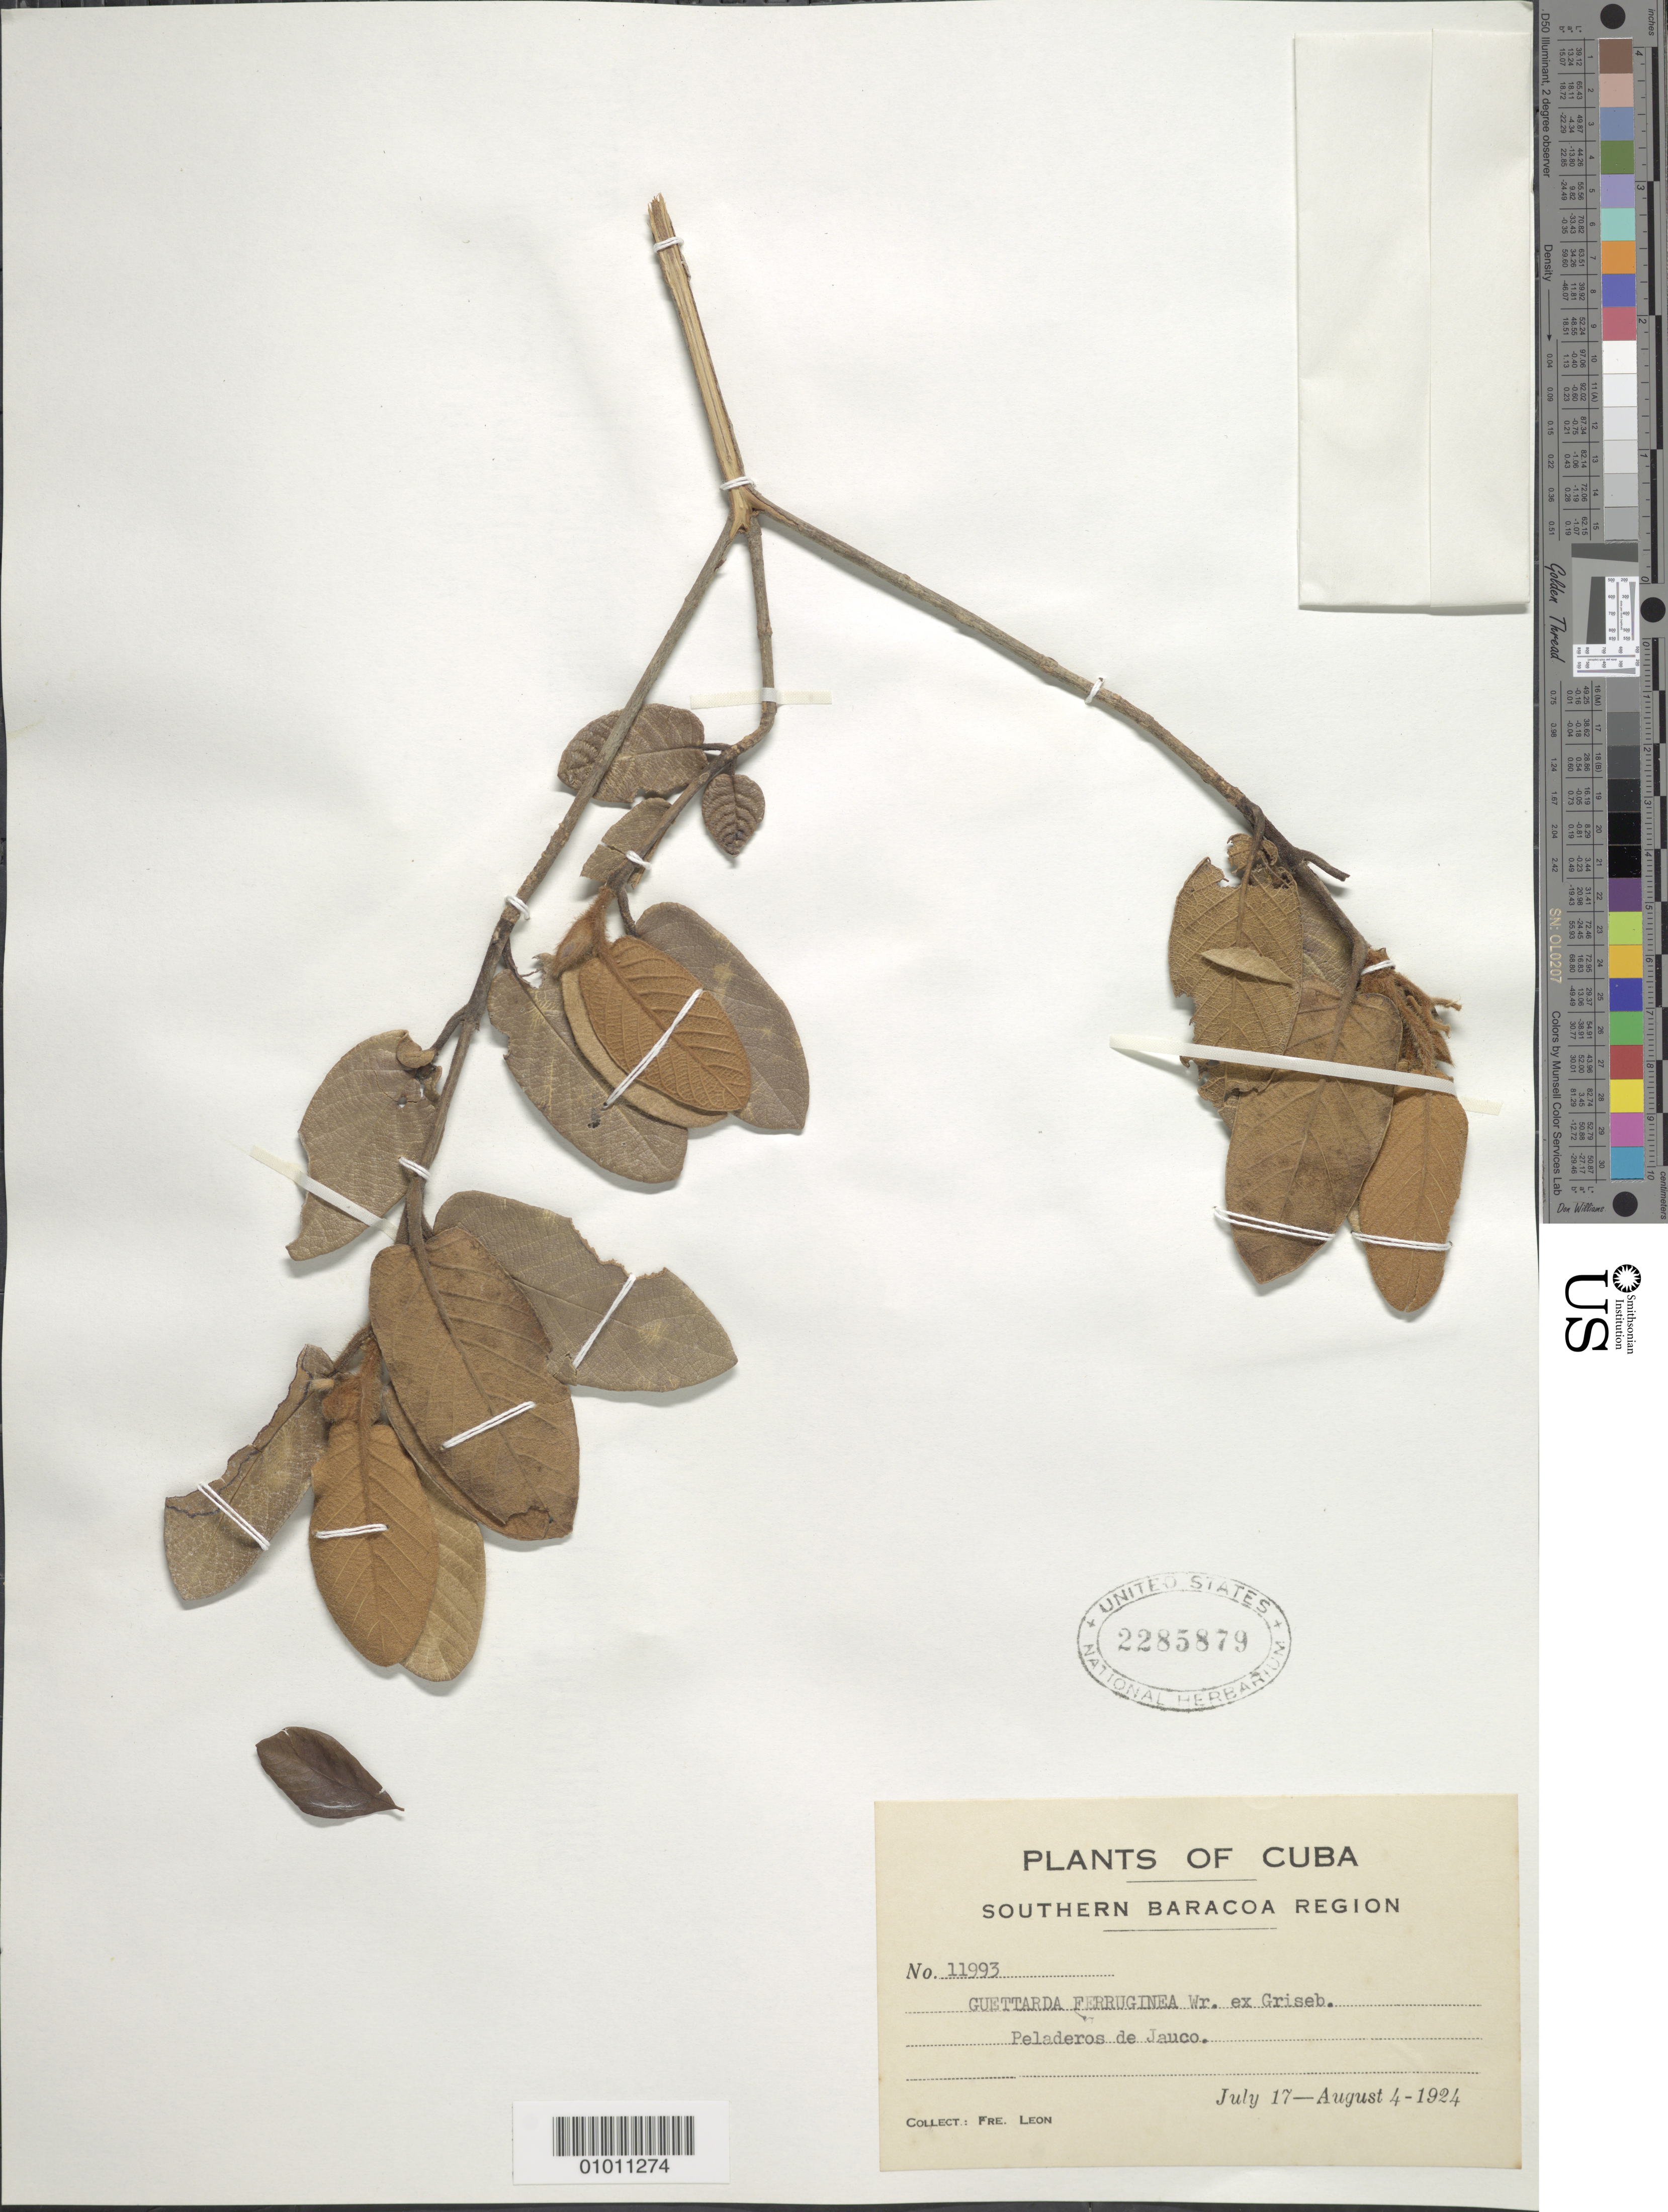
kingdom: Plantae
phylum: Tracheophyta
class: Magnoliopsida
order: Gentianales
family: Rubiaceae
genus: Guettarda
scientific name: Guettarda ferruginea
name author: Griseb.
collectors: Bro. León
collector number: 11993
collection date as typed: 17 Jul 1924 to 04 Aug 1924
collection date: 1924-07-17/1924-08-04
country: Cuba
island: Cuba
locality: Baracoa region, Peladeros de Jauco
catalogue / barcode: US 2285879